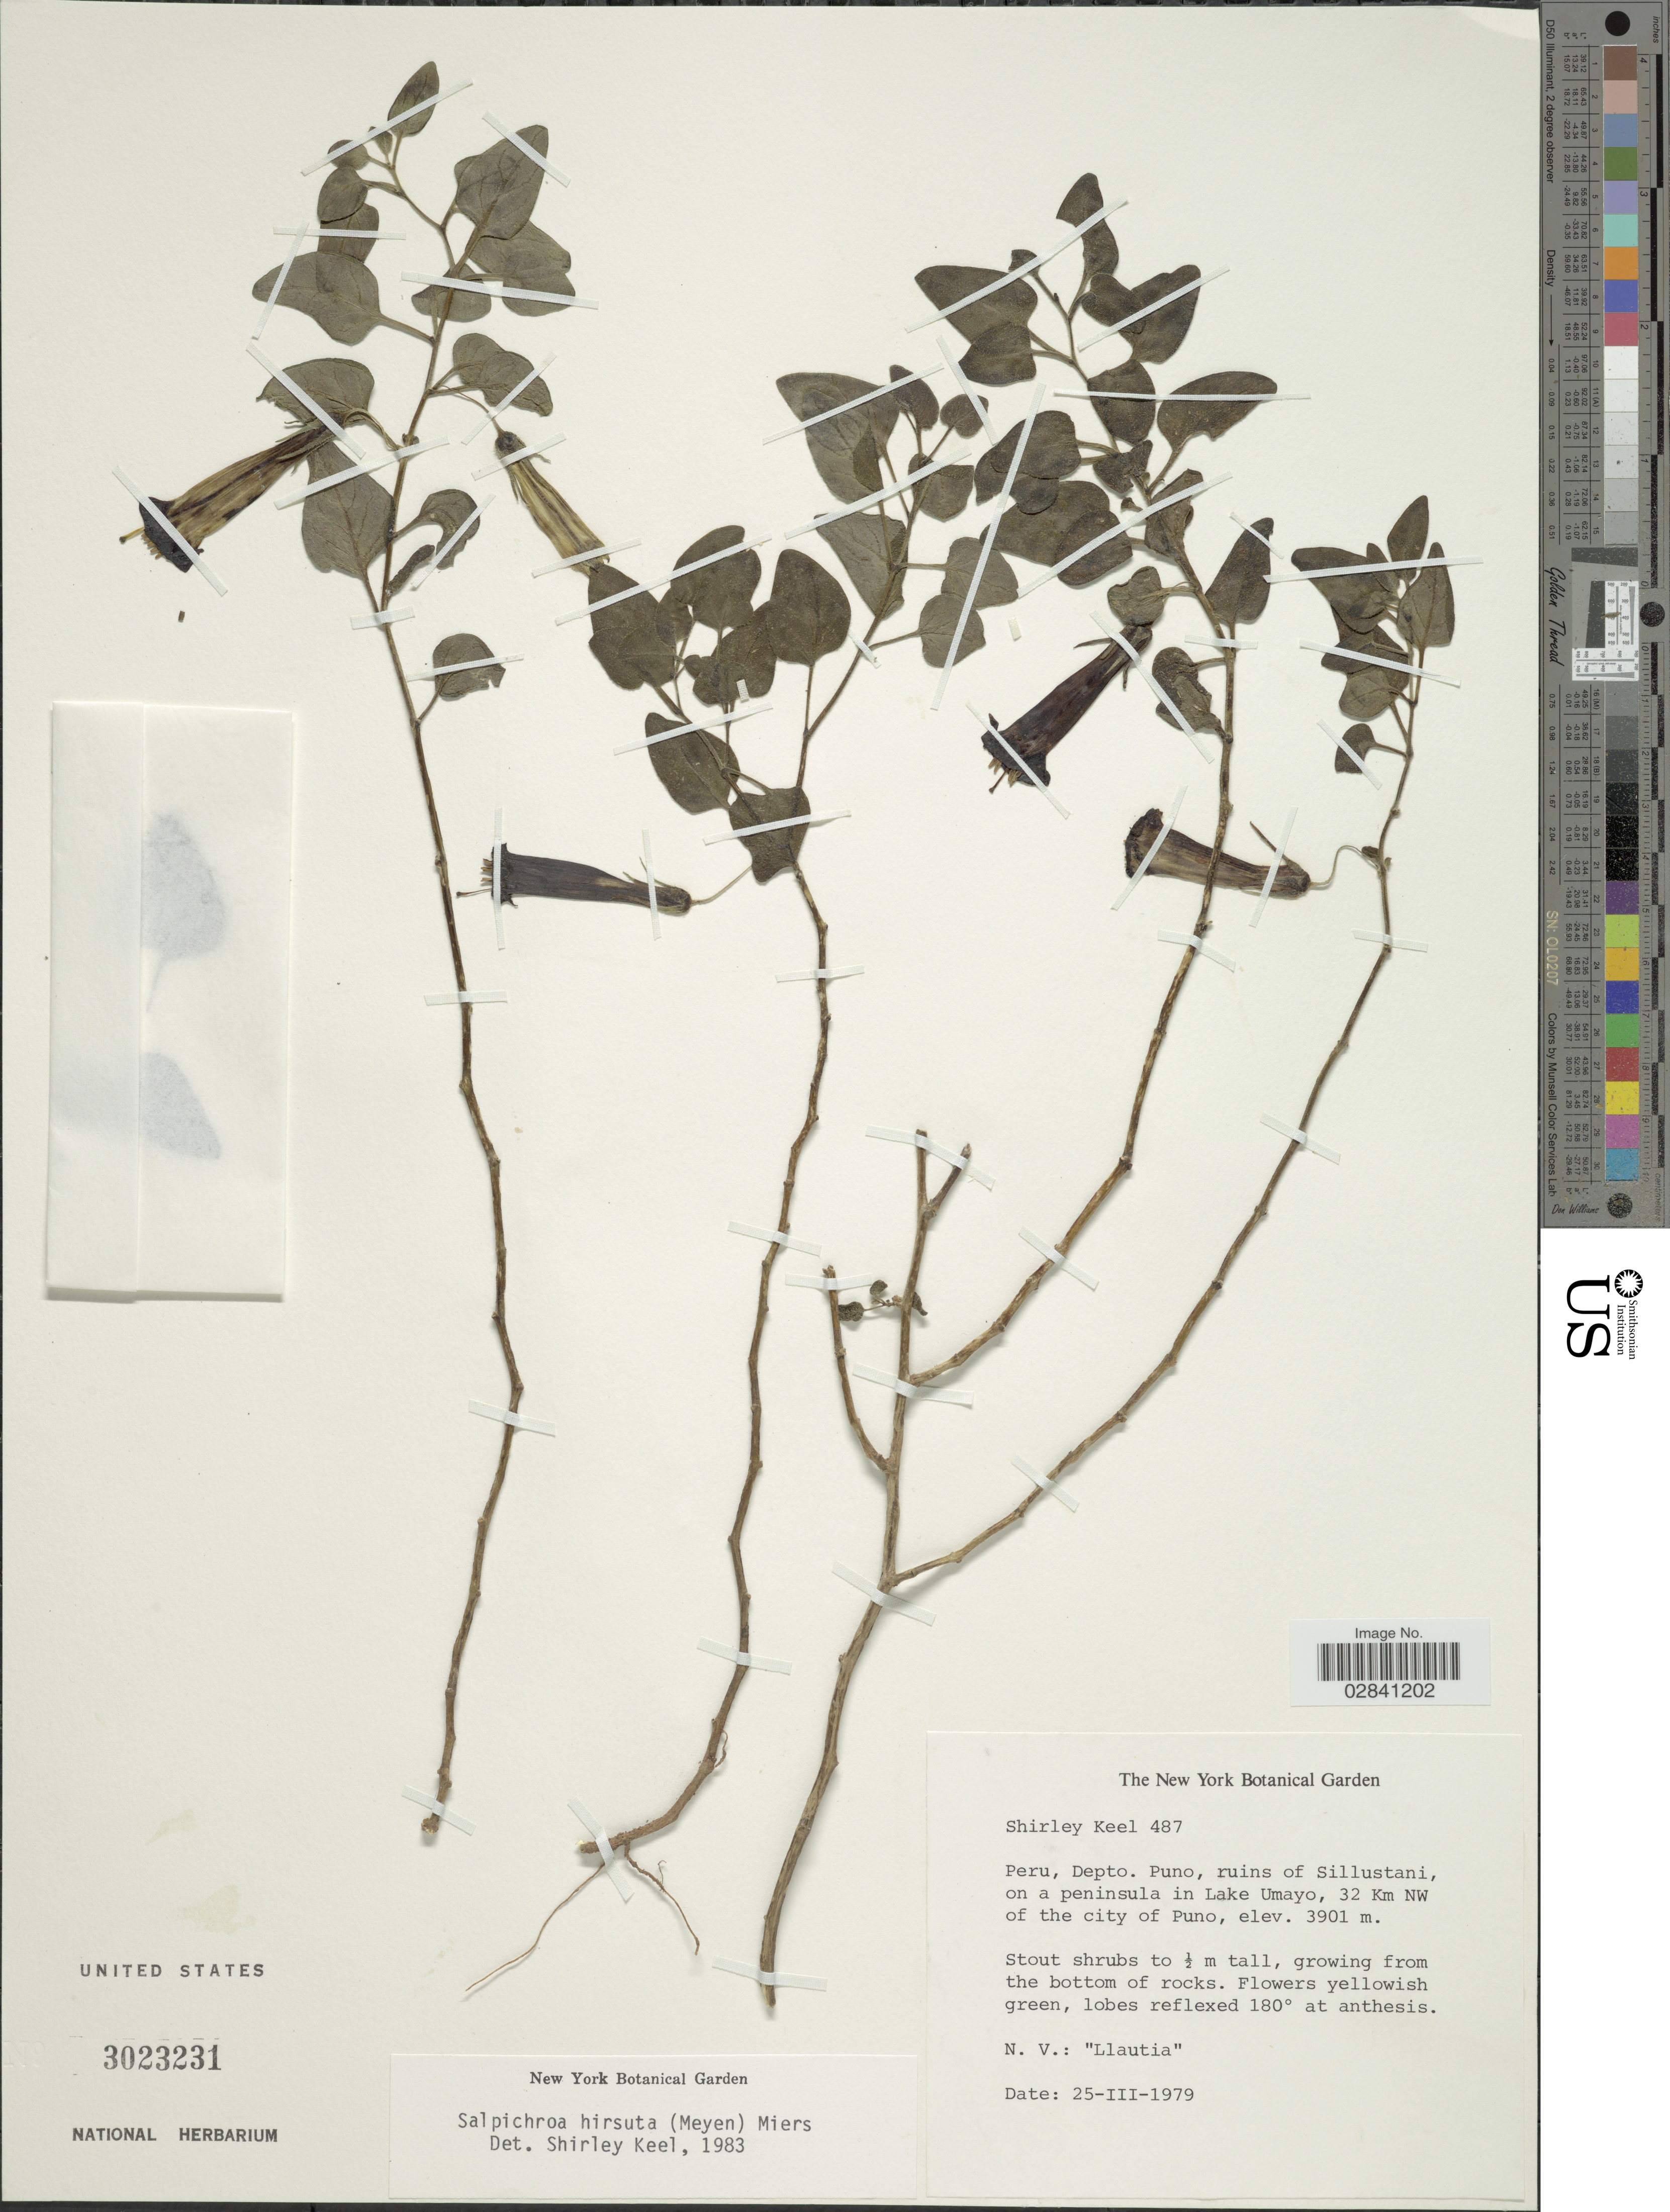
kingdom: Plantae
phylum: Tracheophyta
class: Magnoliopsida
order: Solanales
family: Solanaceae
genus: Salpichroa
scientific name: Salpichroa hirsuta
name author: (Meyen) Miers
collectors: S. Keel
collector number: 487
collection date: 1979-03-25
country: Peru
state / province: Puno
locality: Depto. Puno, ruins of Sillustani, on a peninsula in Lake Umayo, 32 Km NW of the city of Puno.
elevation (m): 3901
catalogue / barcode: US 3023231